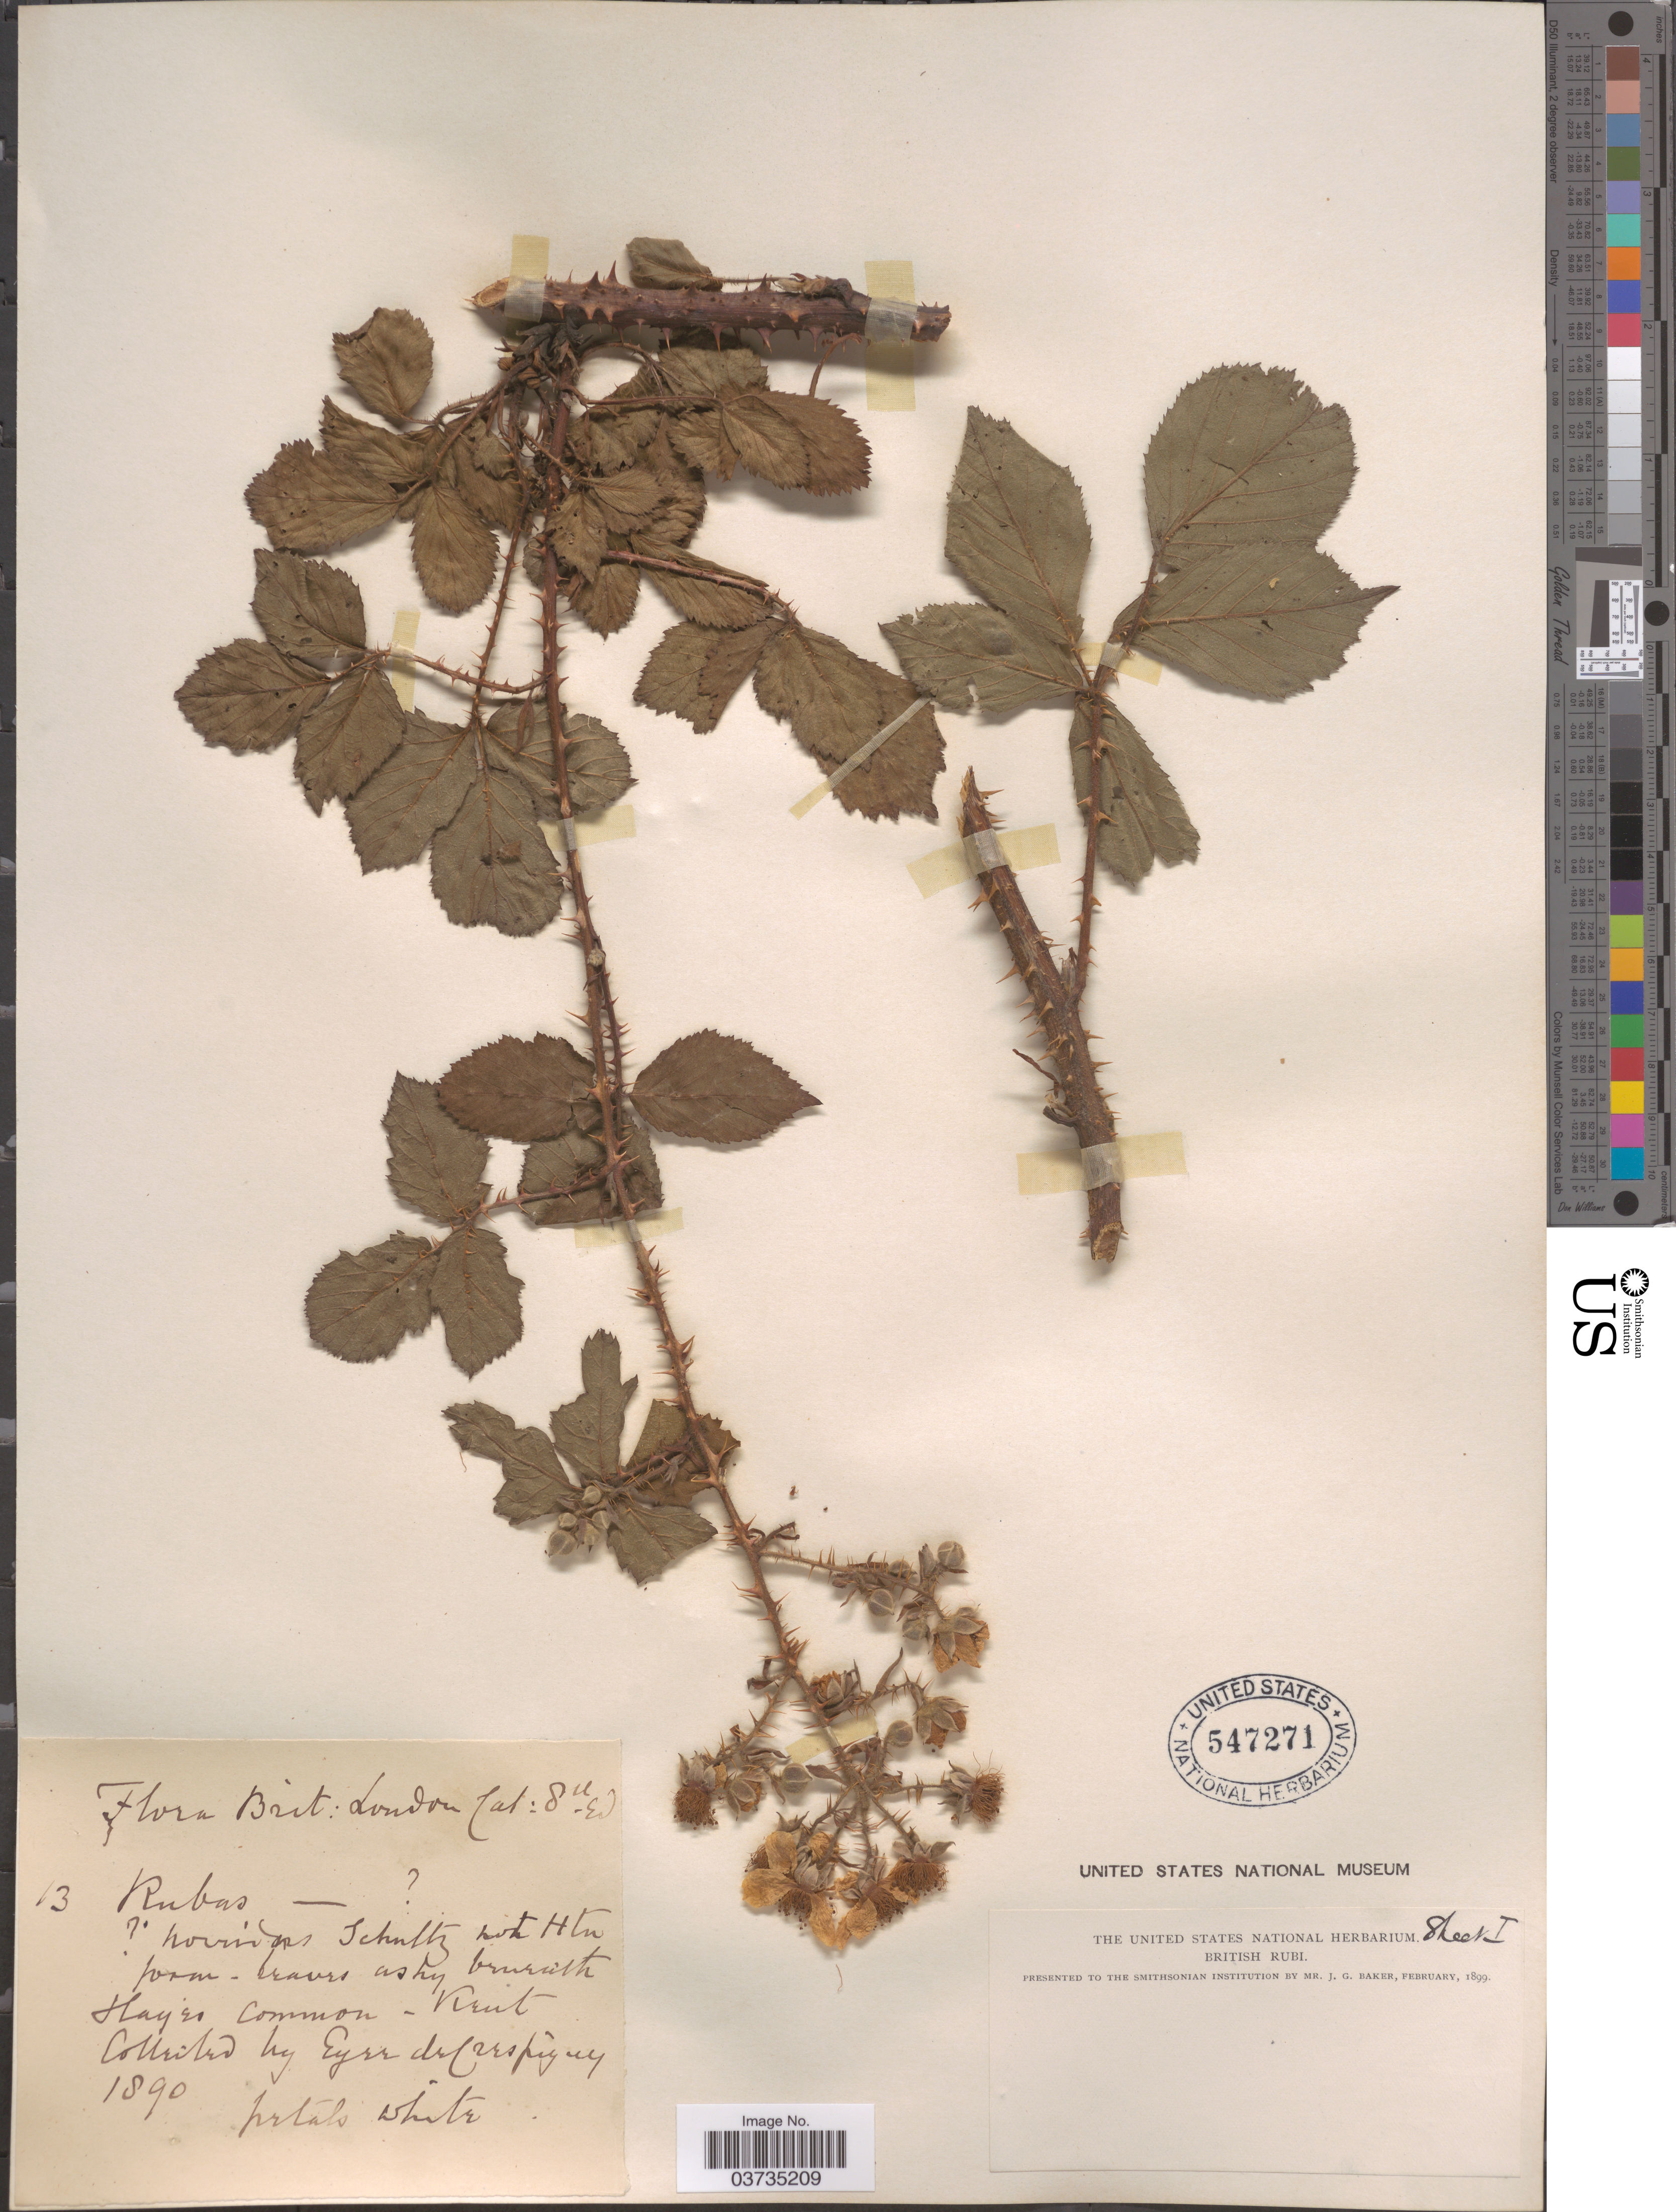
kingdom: Plantae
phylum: Tracheophyta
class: Magnoliopsida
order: Rosales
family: Rosaceae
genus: Rubus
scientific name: Rubus tardus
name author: W.C.R. Watson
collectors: E. de Crespigny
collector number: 13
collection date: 1890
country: United Kingdom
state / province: England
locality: Brit: London Cat: 8th Ed [unsure placement] Hayes. Kent.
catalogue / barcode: US 547271